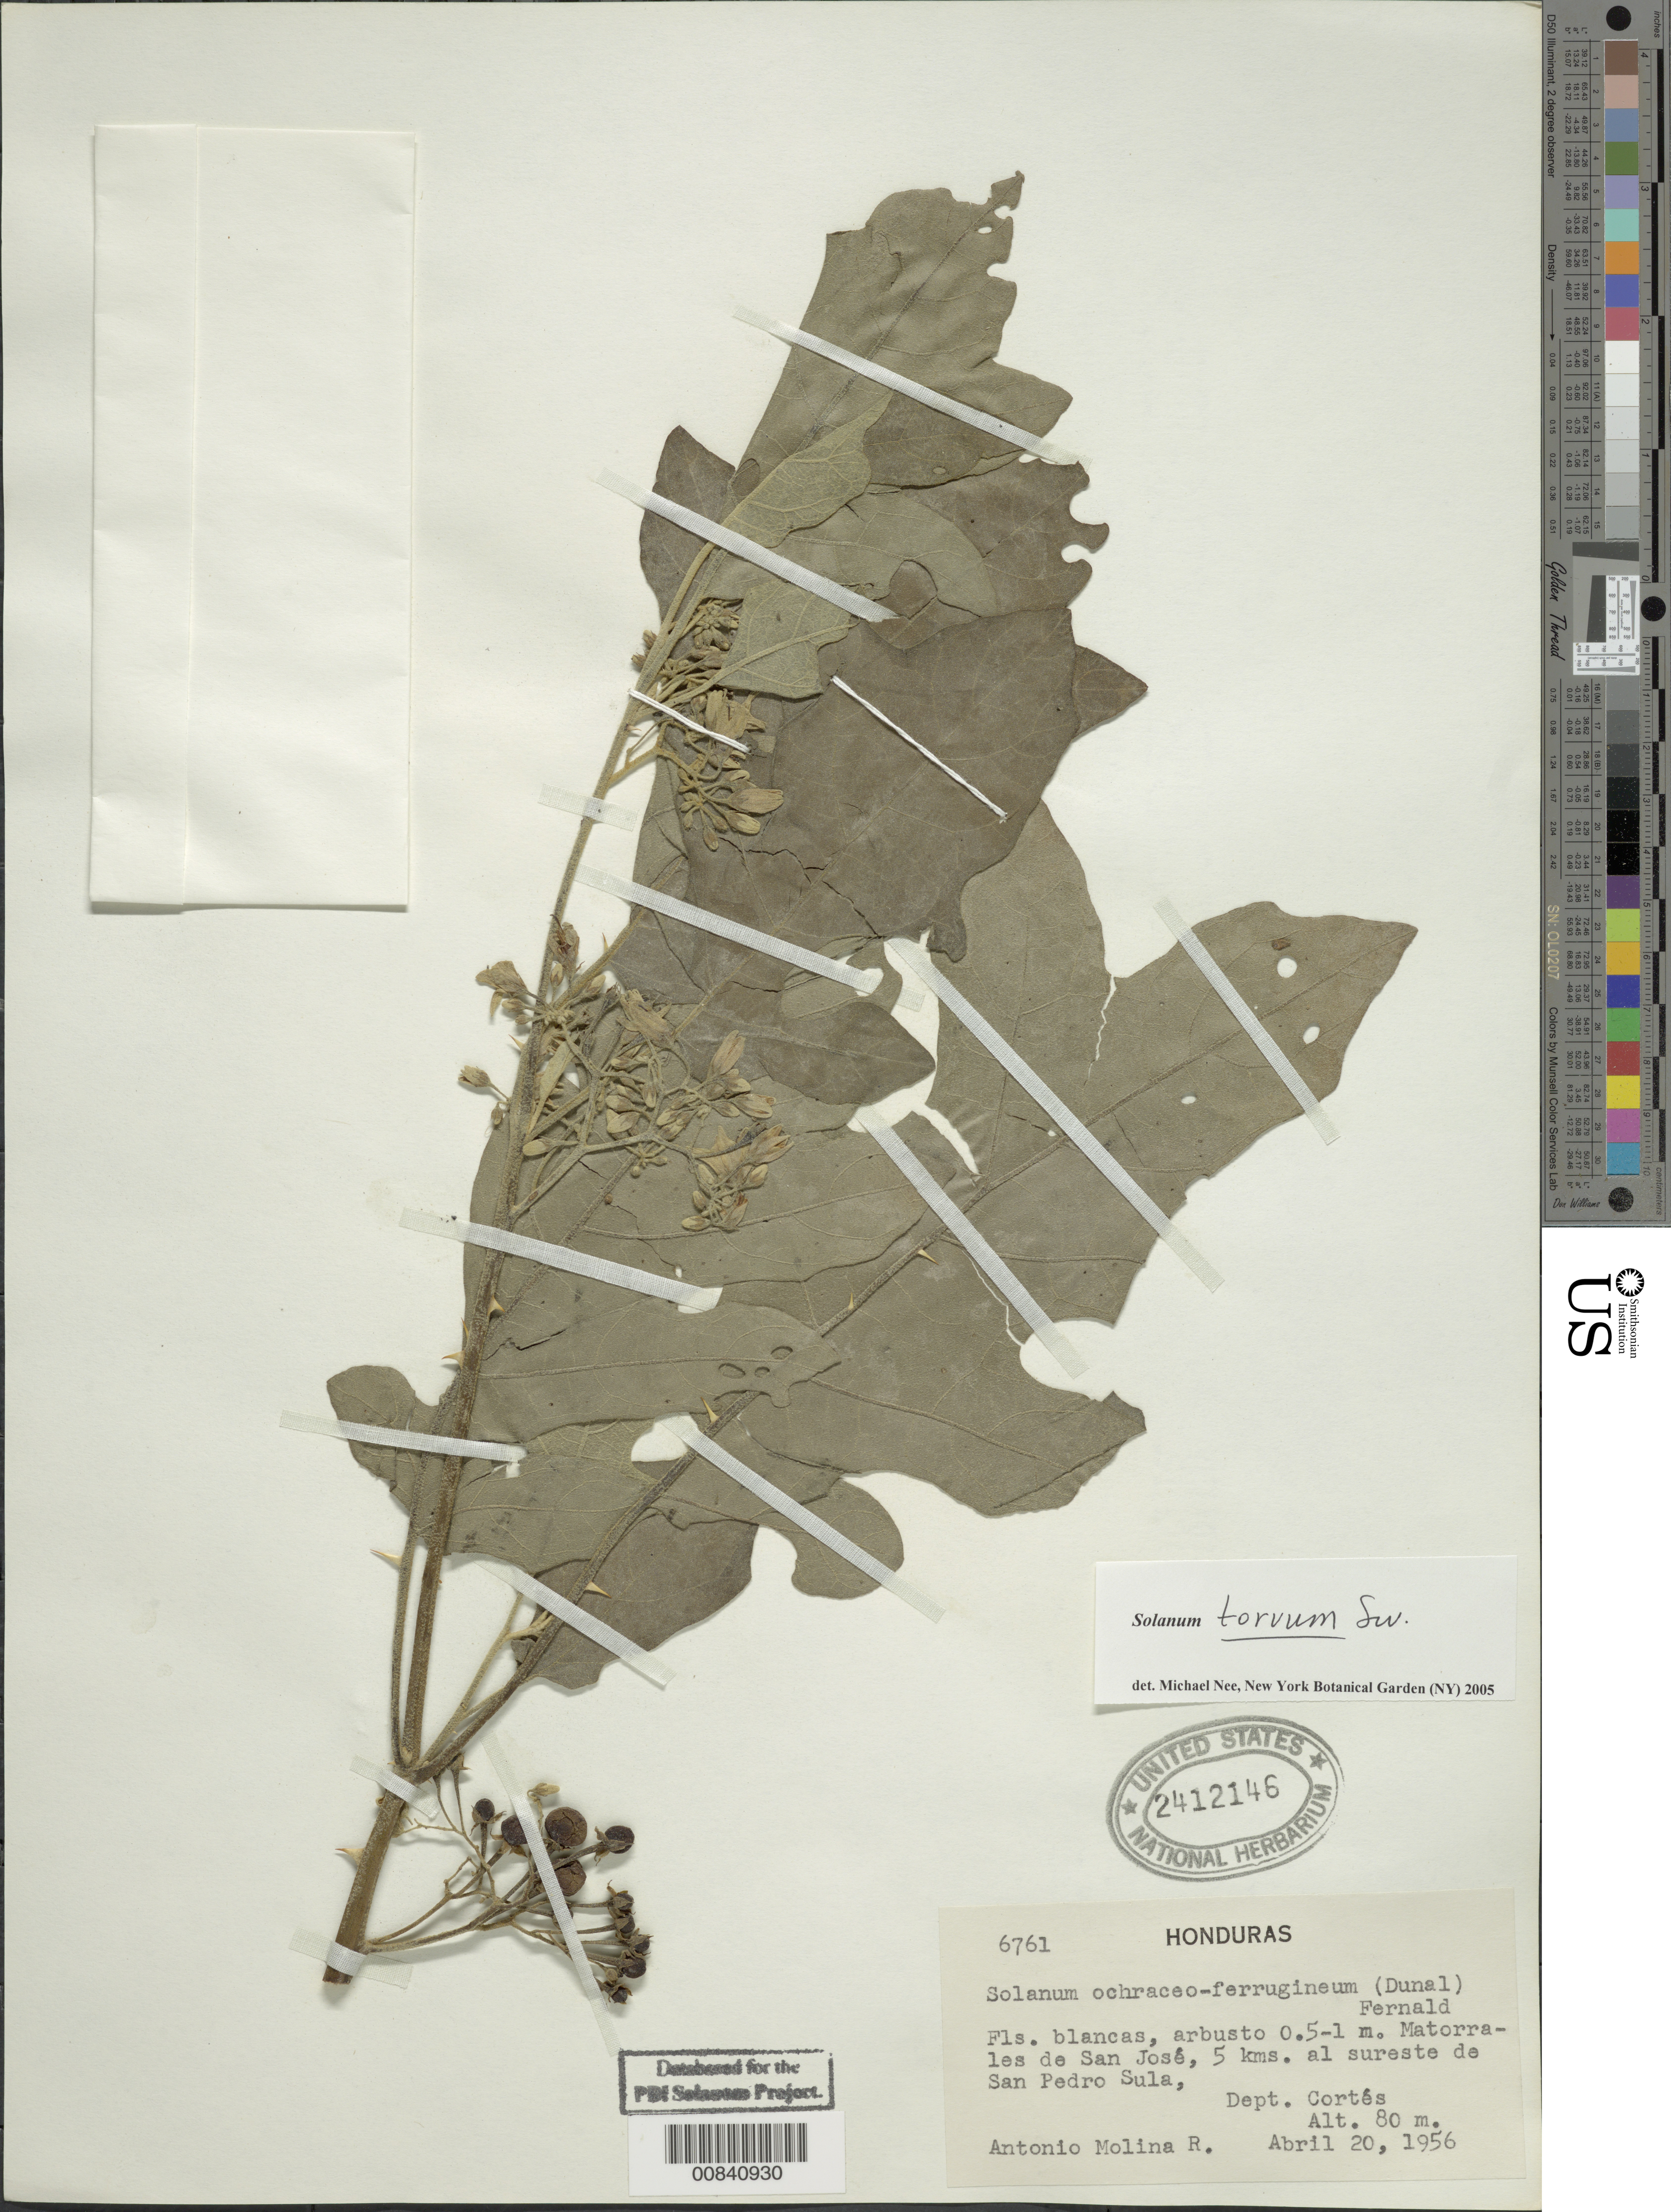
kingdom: Plantae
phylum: Tracheophyta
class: Magnoliopsida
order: Solanales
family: Solanaceae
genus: Solanum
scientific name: Solanum torvum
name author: Sw.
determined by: Nee, Michael H.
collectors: A. Molina R.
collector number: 6761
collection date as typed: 20 Apr 1956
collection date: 1956-04-20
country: Honduras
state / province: Cortés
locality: Matorrales de San José, 5 kms. al sureste de San Pedro Sula.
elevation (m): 80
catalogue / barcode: US 2412146